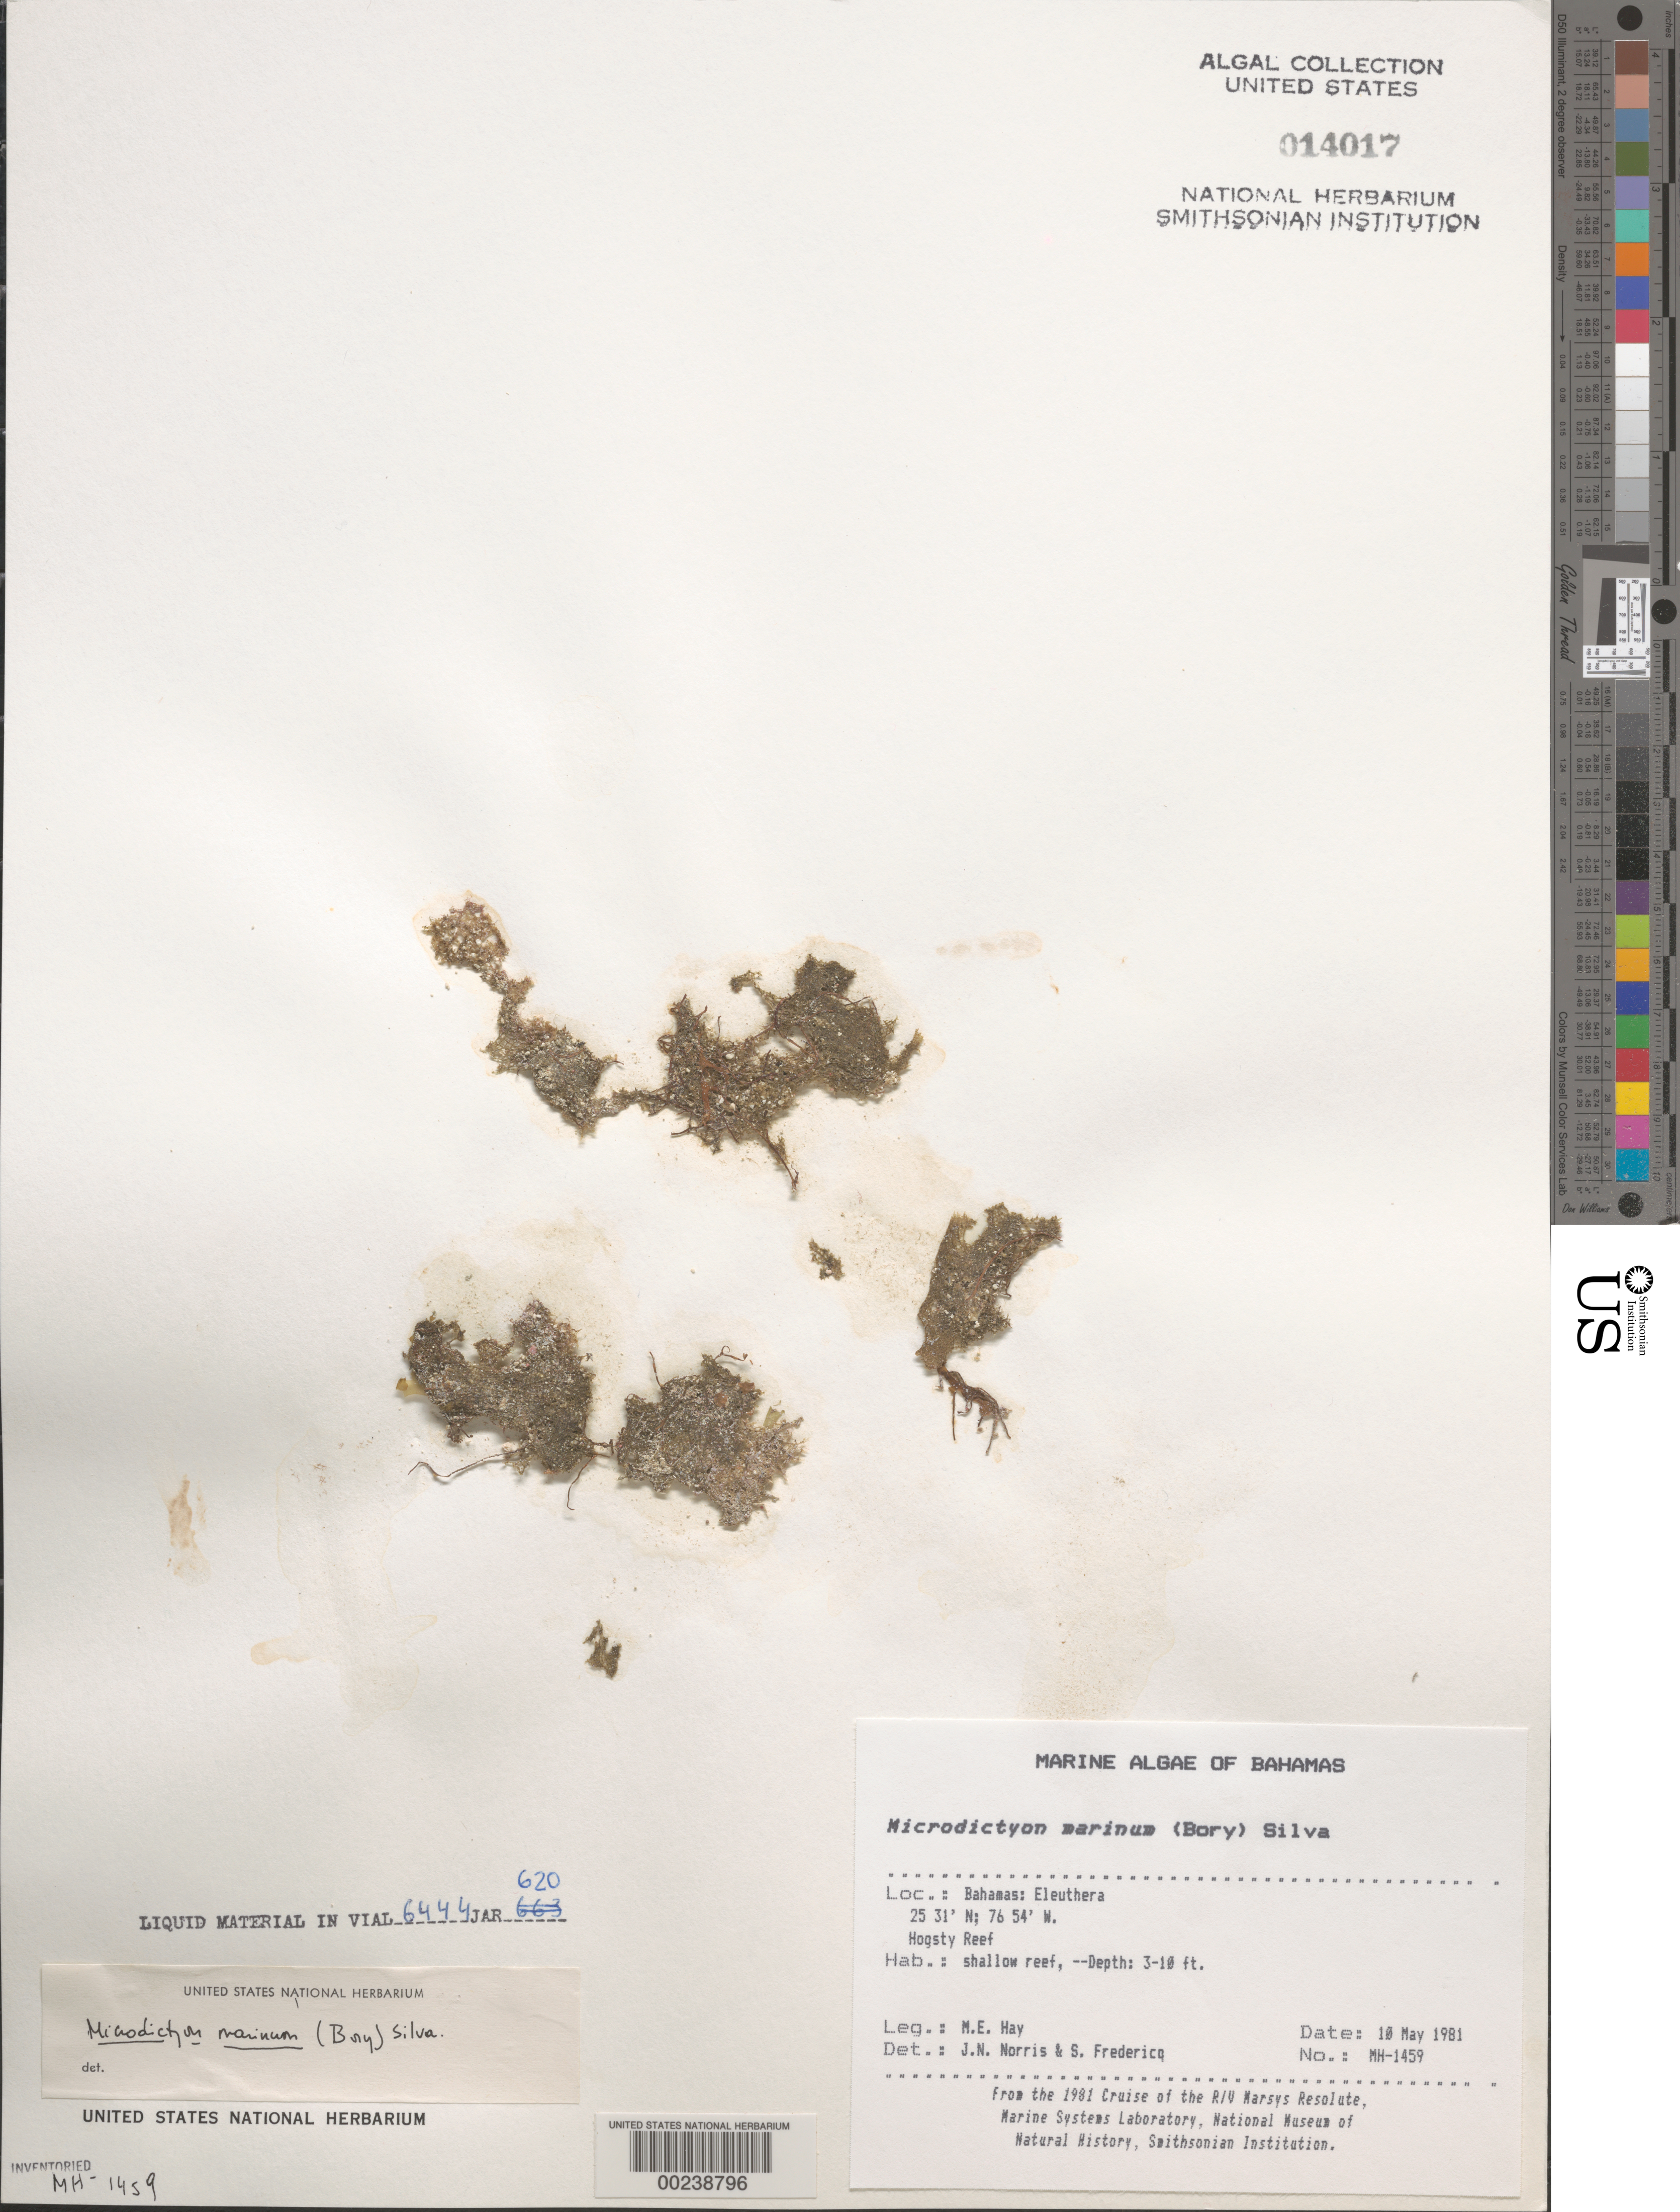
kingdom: Plantae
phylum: Chlorophyta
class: Ulvophyceae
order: Cladophorales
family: Anadyomenaceae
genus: Microdictyon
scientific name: Microdictyon marinum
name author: (Bory) P.C. Silva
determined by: Norris, J. N.; Fredericq, S.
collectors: M. E. Hay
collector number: MEH-1459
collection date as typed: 10 May 1981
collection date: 1981-05-10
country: Bahamas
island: Eleuthera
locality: Hogsty Reef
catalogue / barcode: US 14017